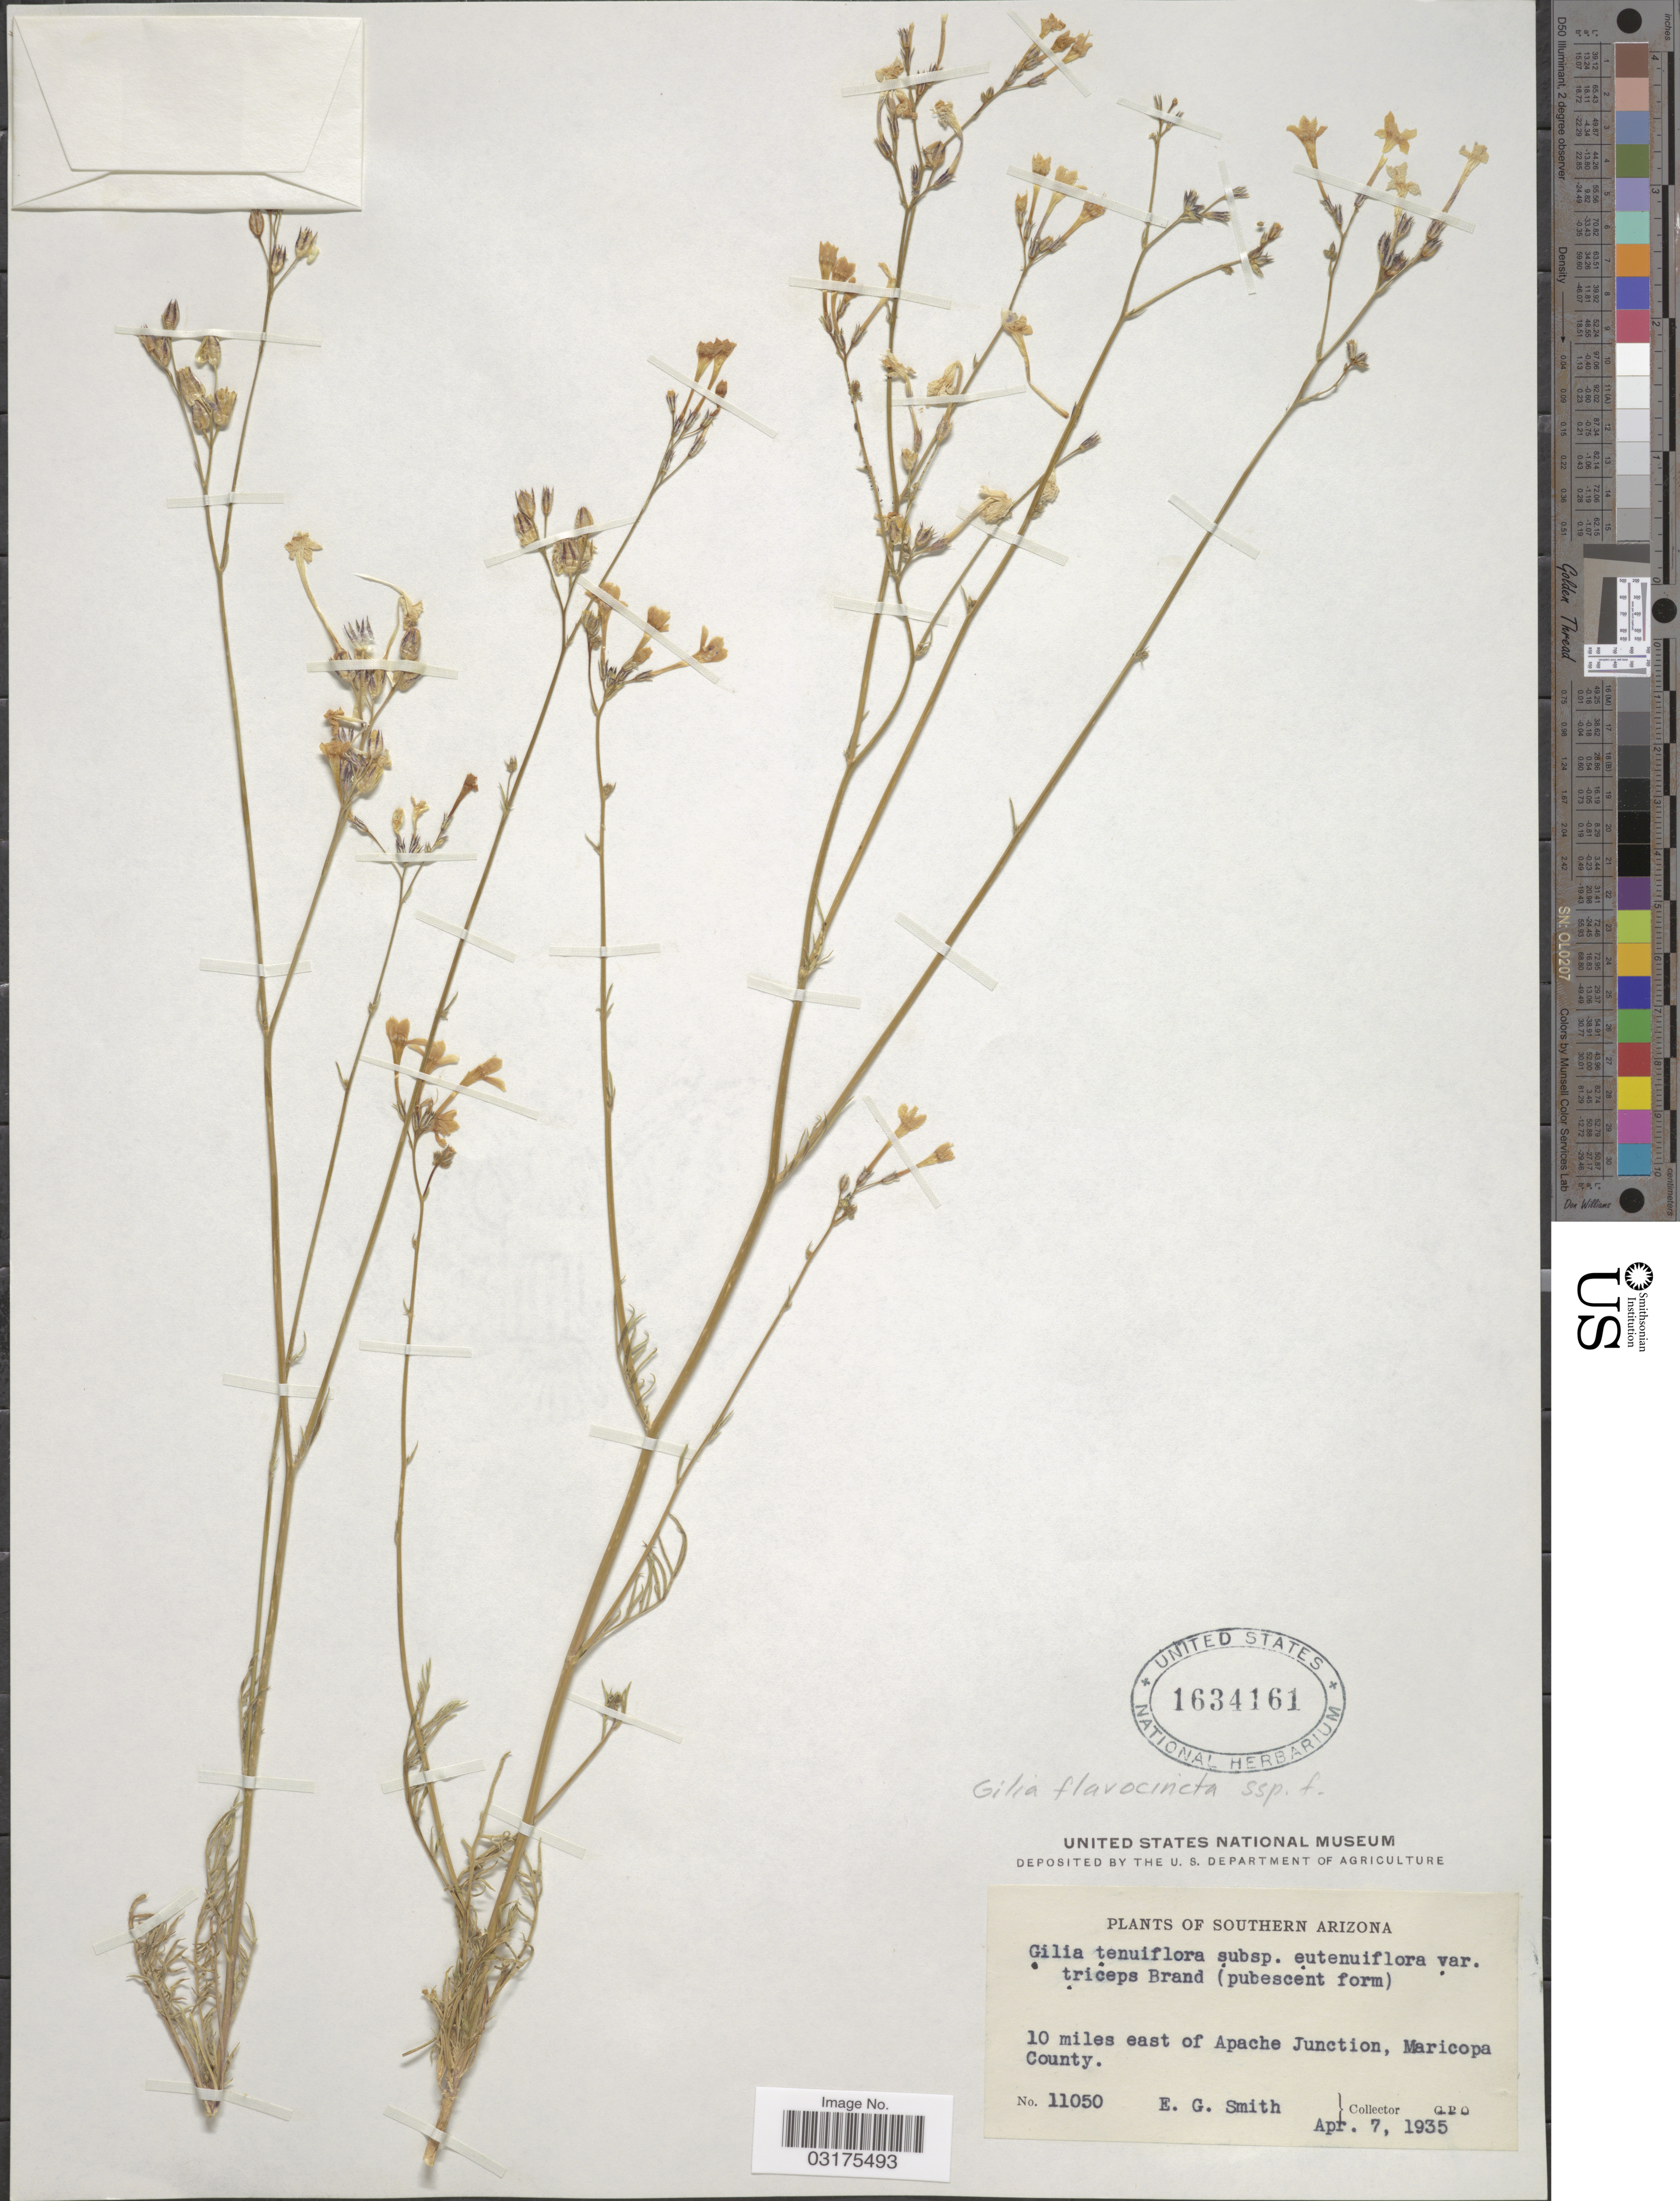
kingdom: Plantae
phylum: Tracheophyta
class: Magnoliopsida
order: Ericales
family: Polemoniaceae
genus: Gilia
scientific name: Gilia flavocincta subsp. flavocincta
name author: A. Nelson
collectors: E. G. Smith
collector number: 11050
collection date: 1935-04-07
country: United States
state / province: Arizona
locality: Southern Arizona, 10 miles east of Apache Junction, Maricopa County.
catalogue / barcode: US 1634161